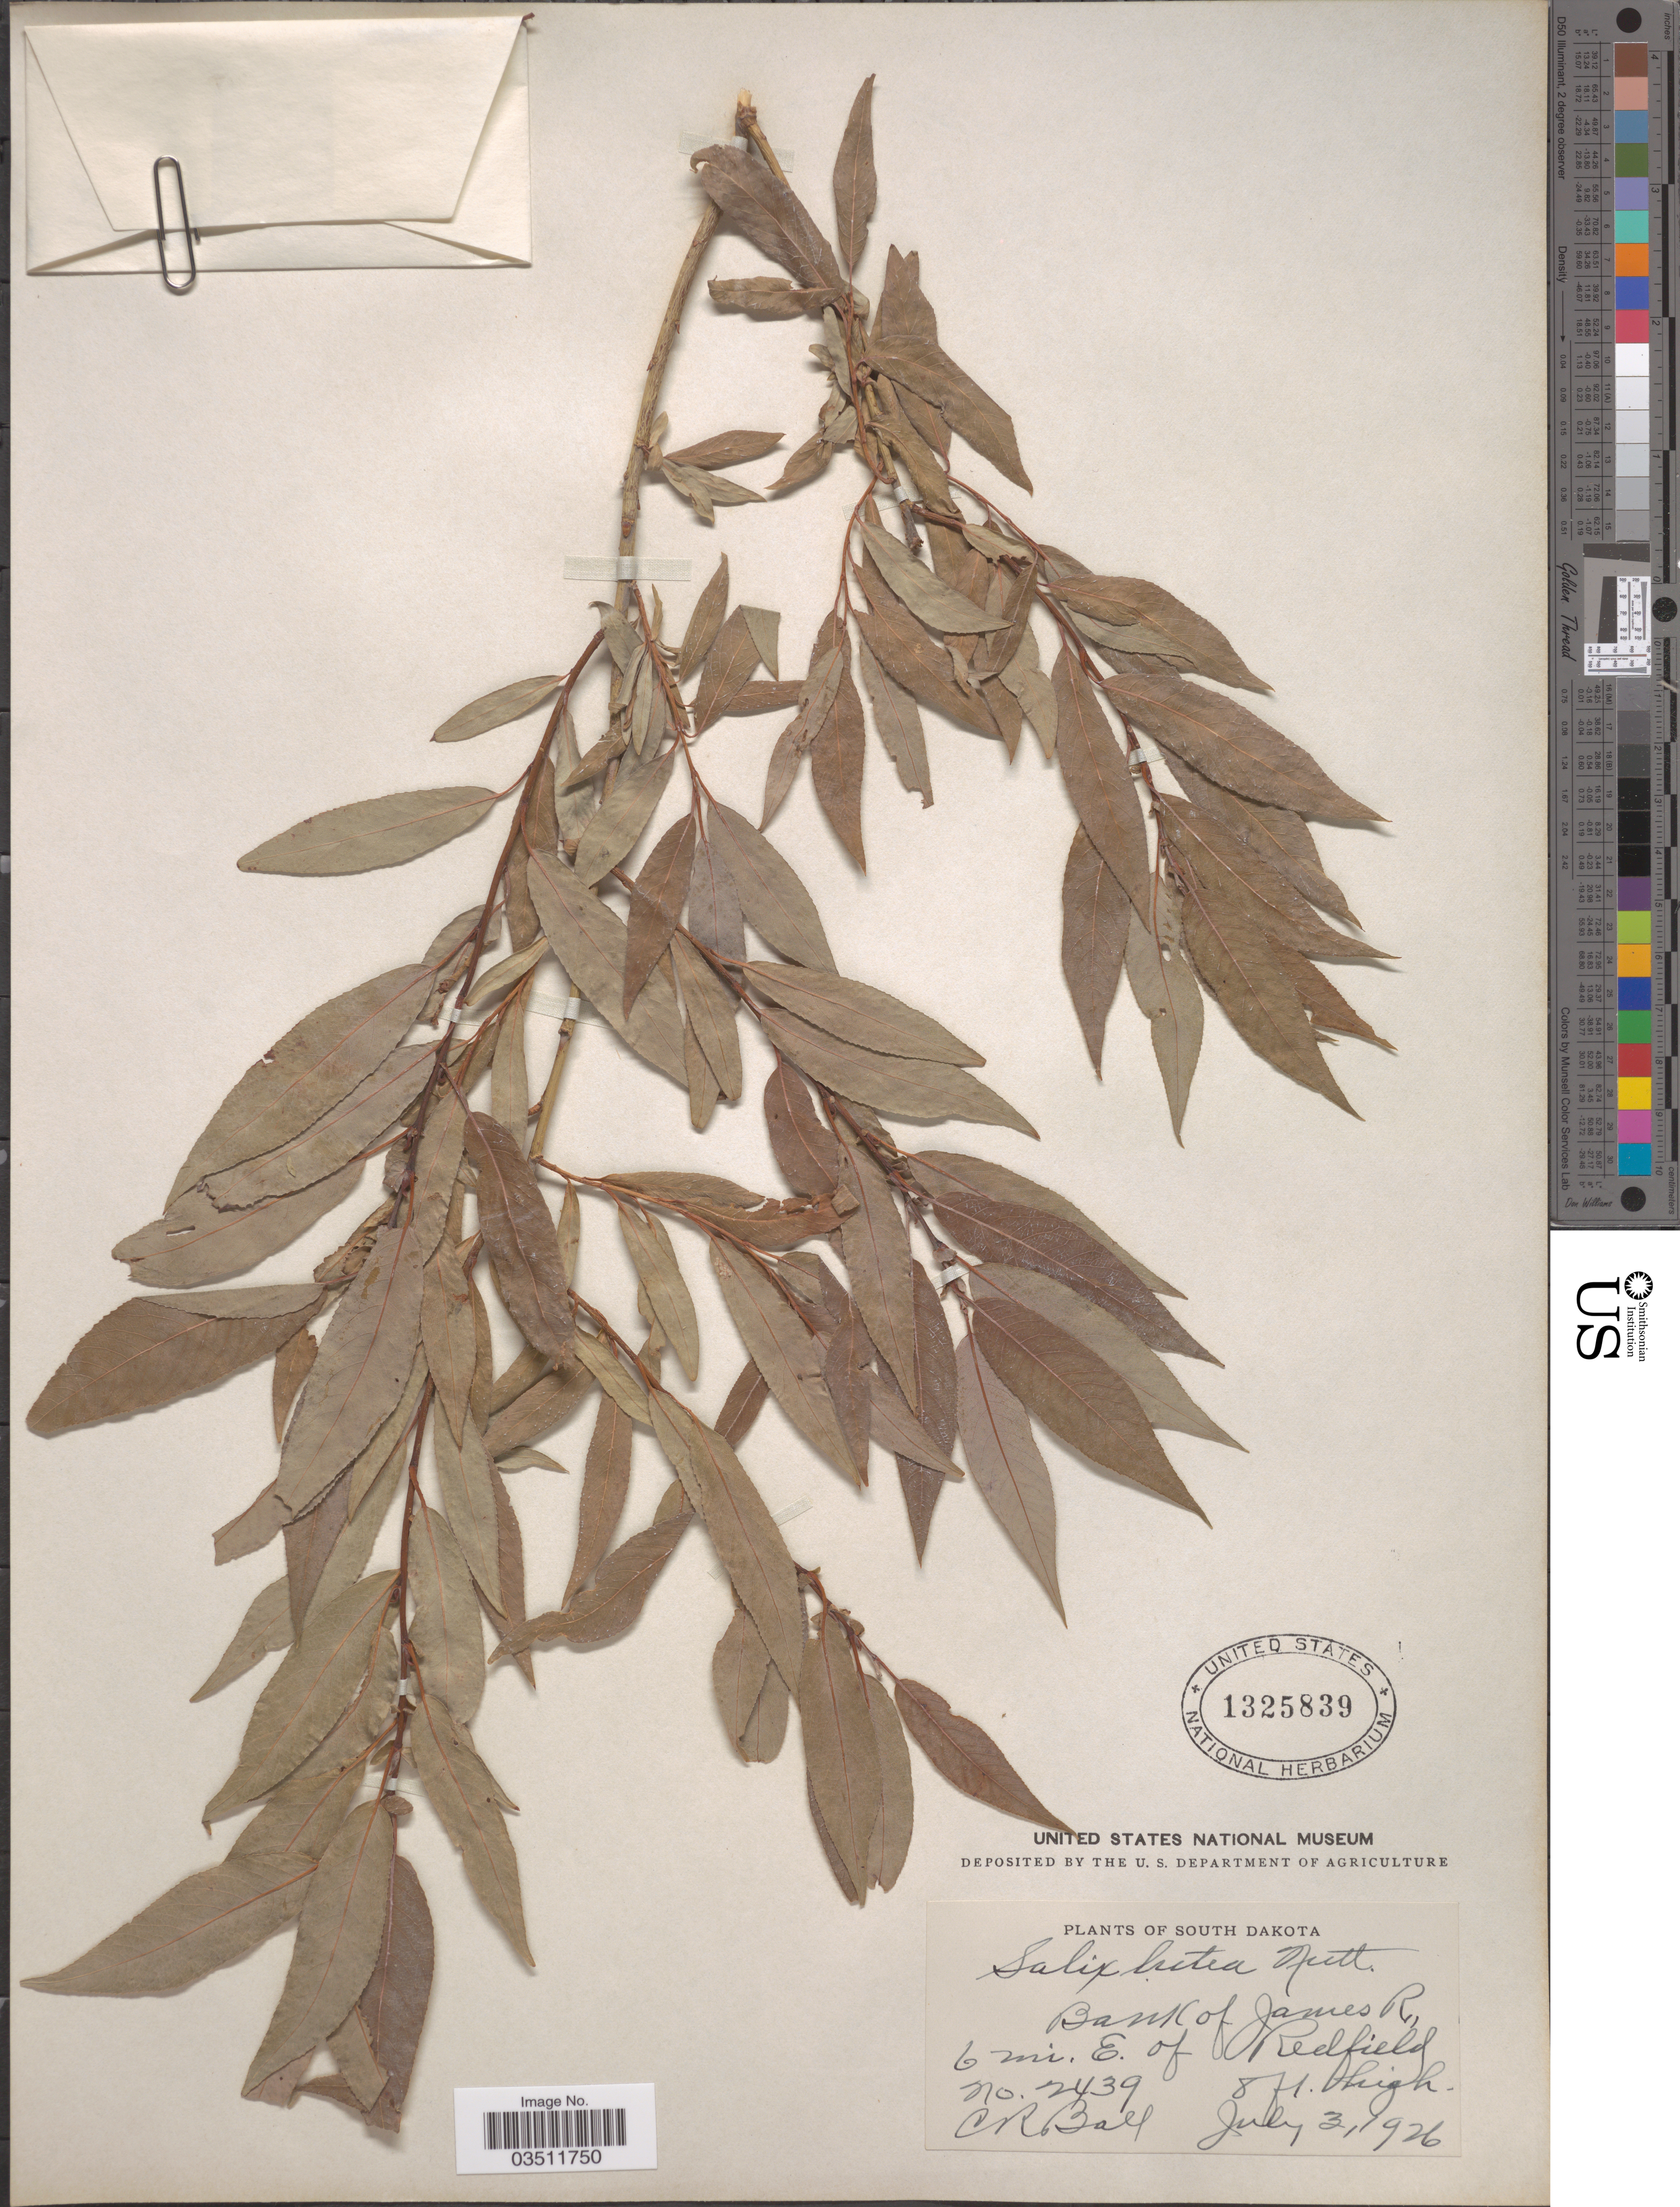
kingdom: Plantae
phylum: Tracheophyta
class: Magnoliopsida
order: Malpighiales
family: Salicaceae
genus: Salix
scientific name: Salix lutea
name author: Nutt.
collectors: C. R. Ball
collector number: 2439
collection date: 1926-07-03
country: United States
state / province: South Dakota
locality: Bank of James R., 6 mi. E. of Redfield.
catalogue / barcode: US 1325839